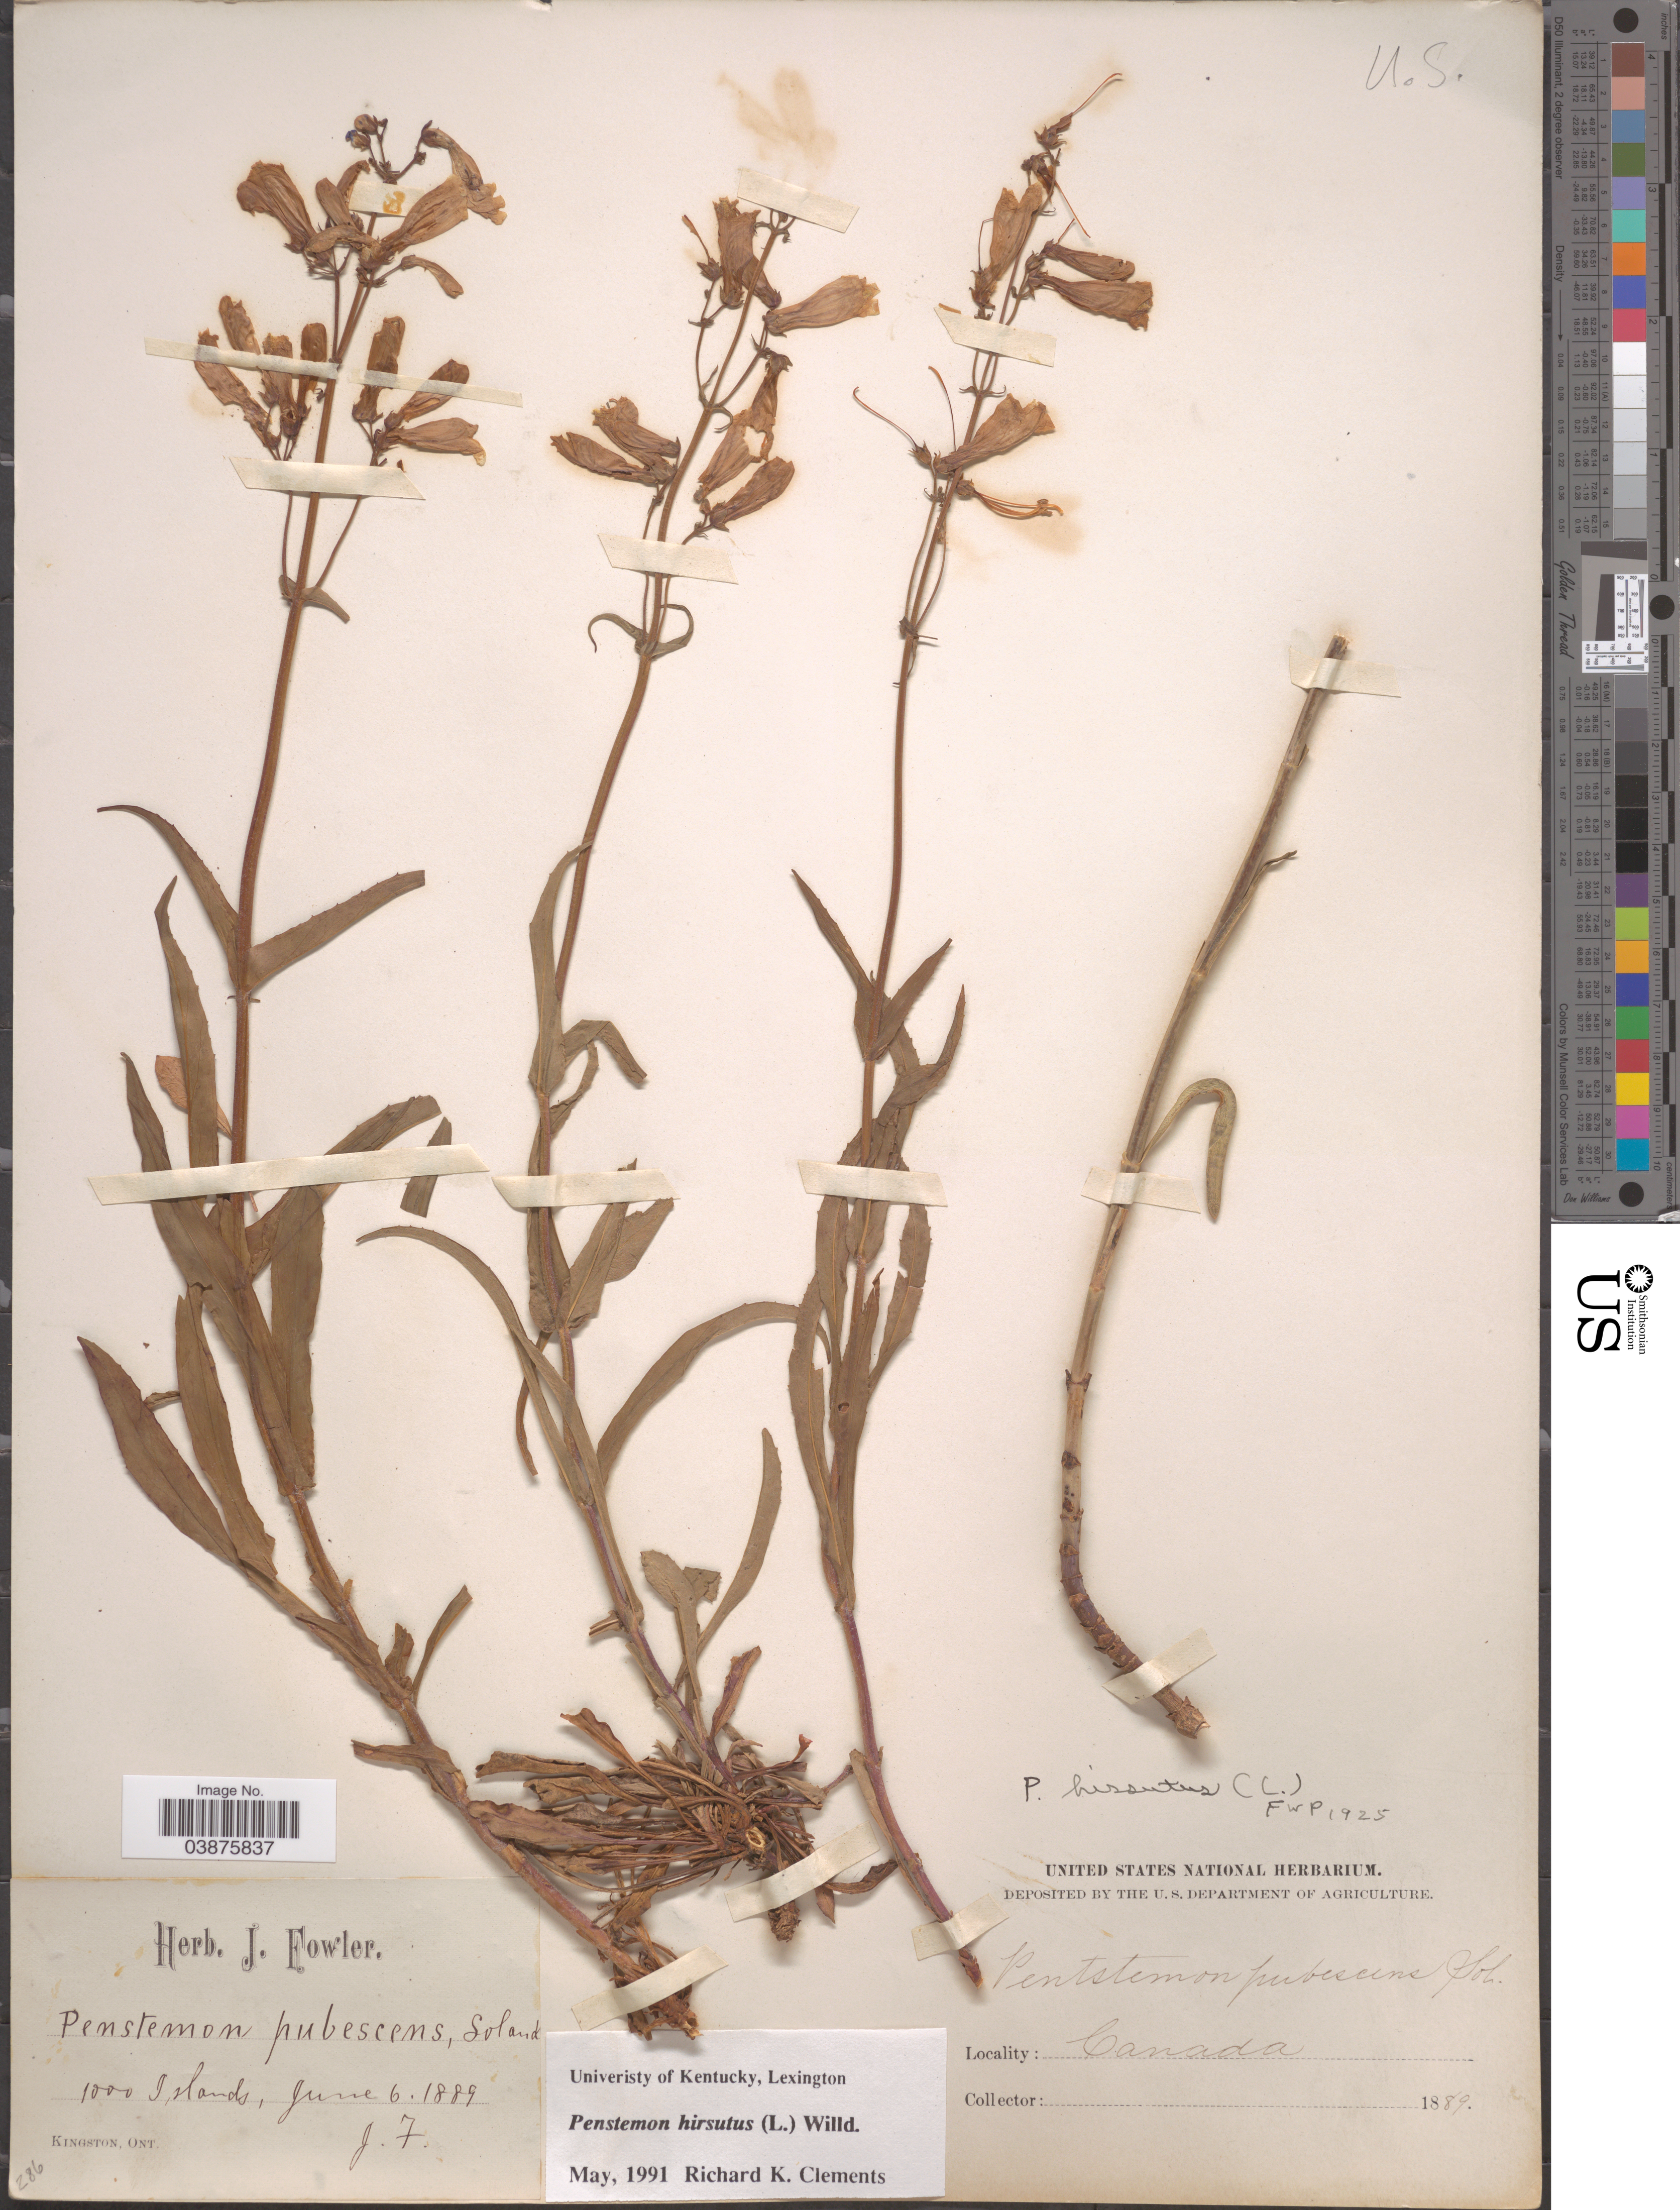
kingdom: Plantae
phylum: Tracheophyta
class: Magnoliopsida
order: Lamiales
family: Plantaginaceae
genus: Penstemon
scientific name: Penstemon hirsutus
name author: (L.) Willd.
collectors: J. Fowler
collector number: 286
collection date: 1889-06-06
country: Canada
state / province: Ontario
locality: Islands. Kingston.